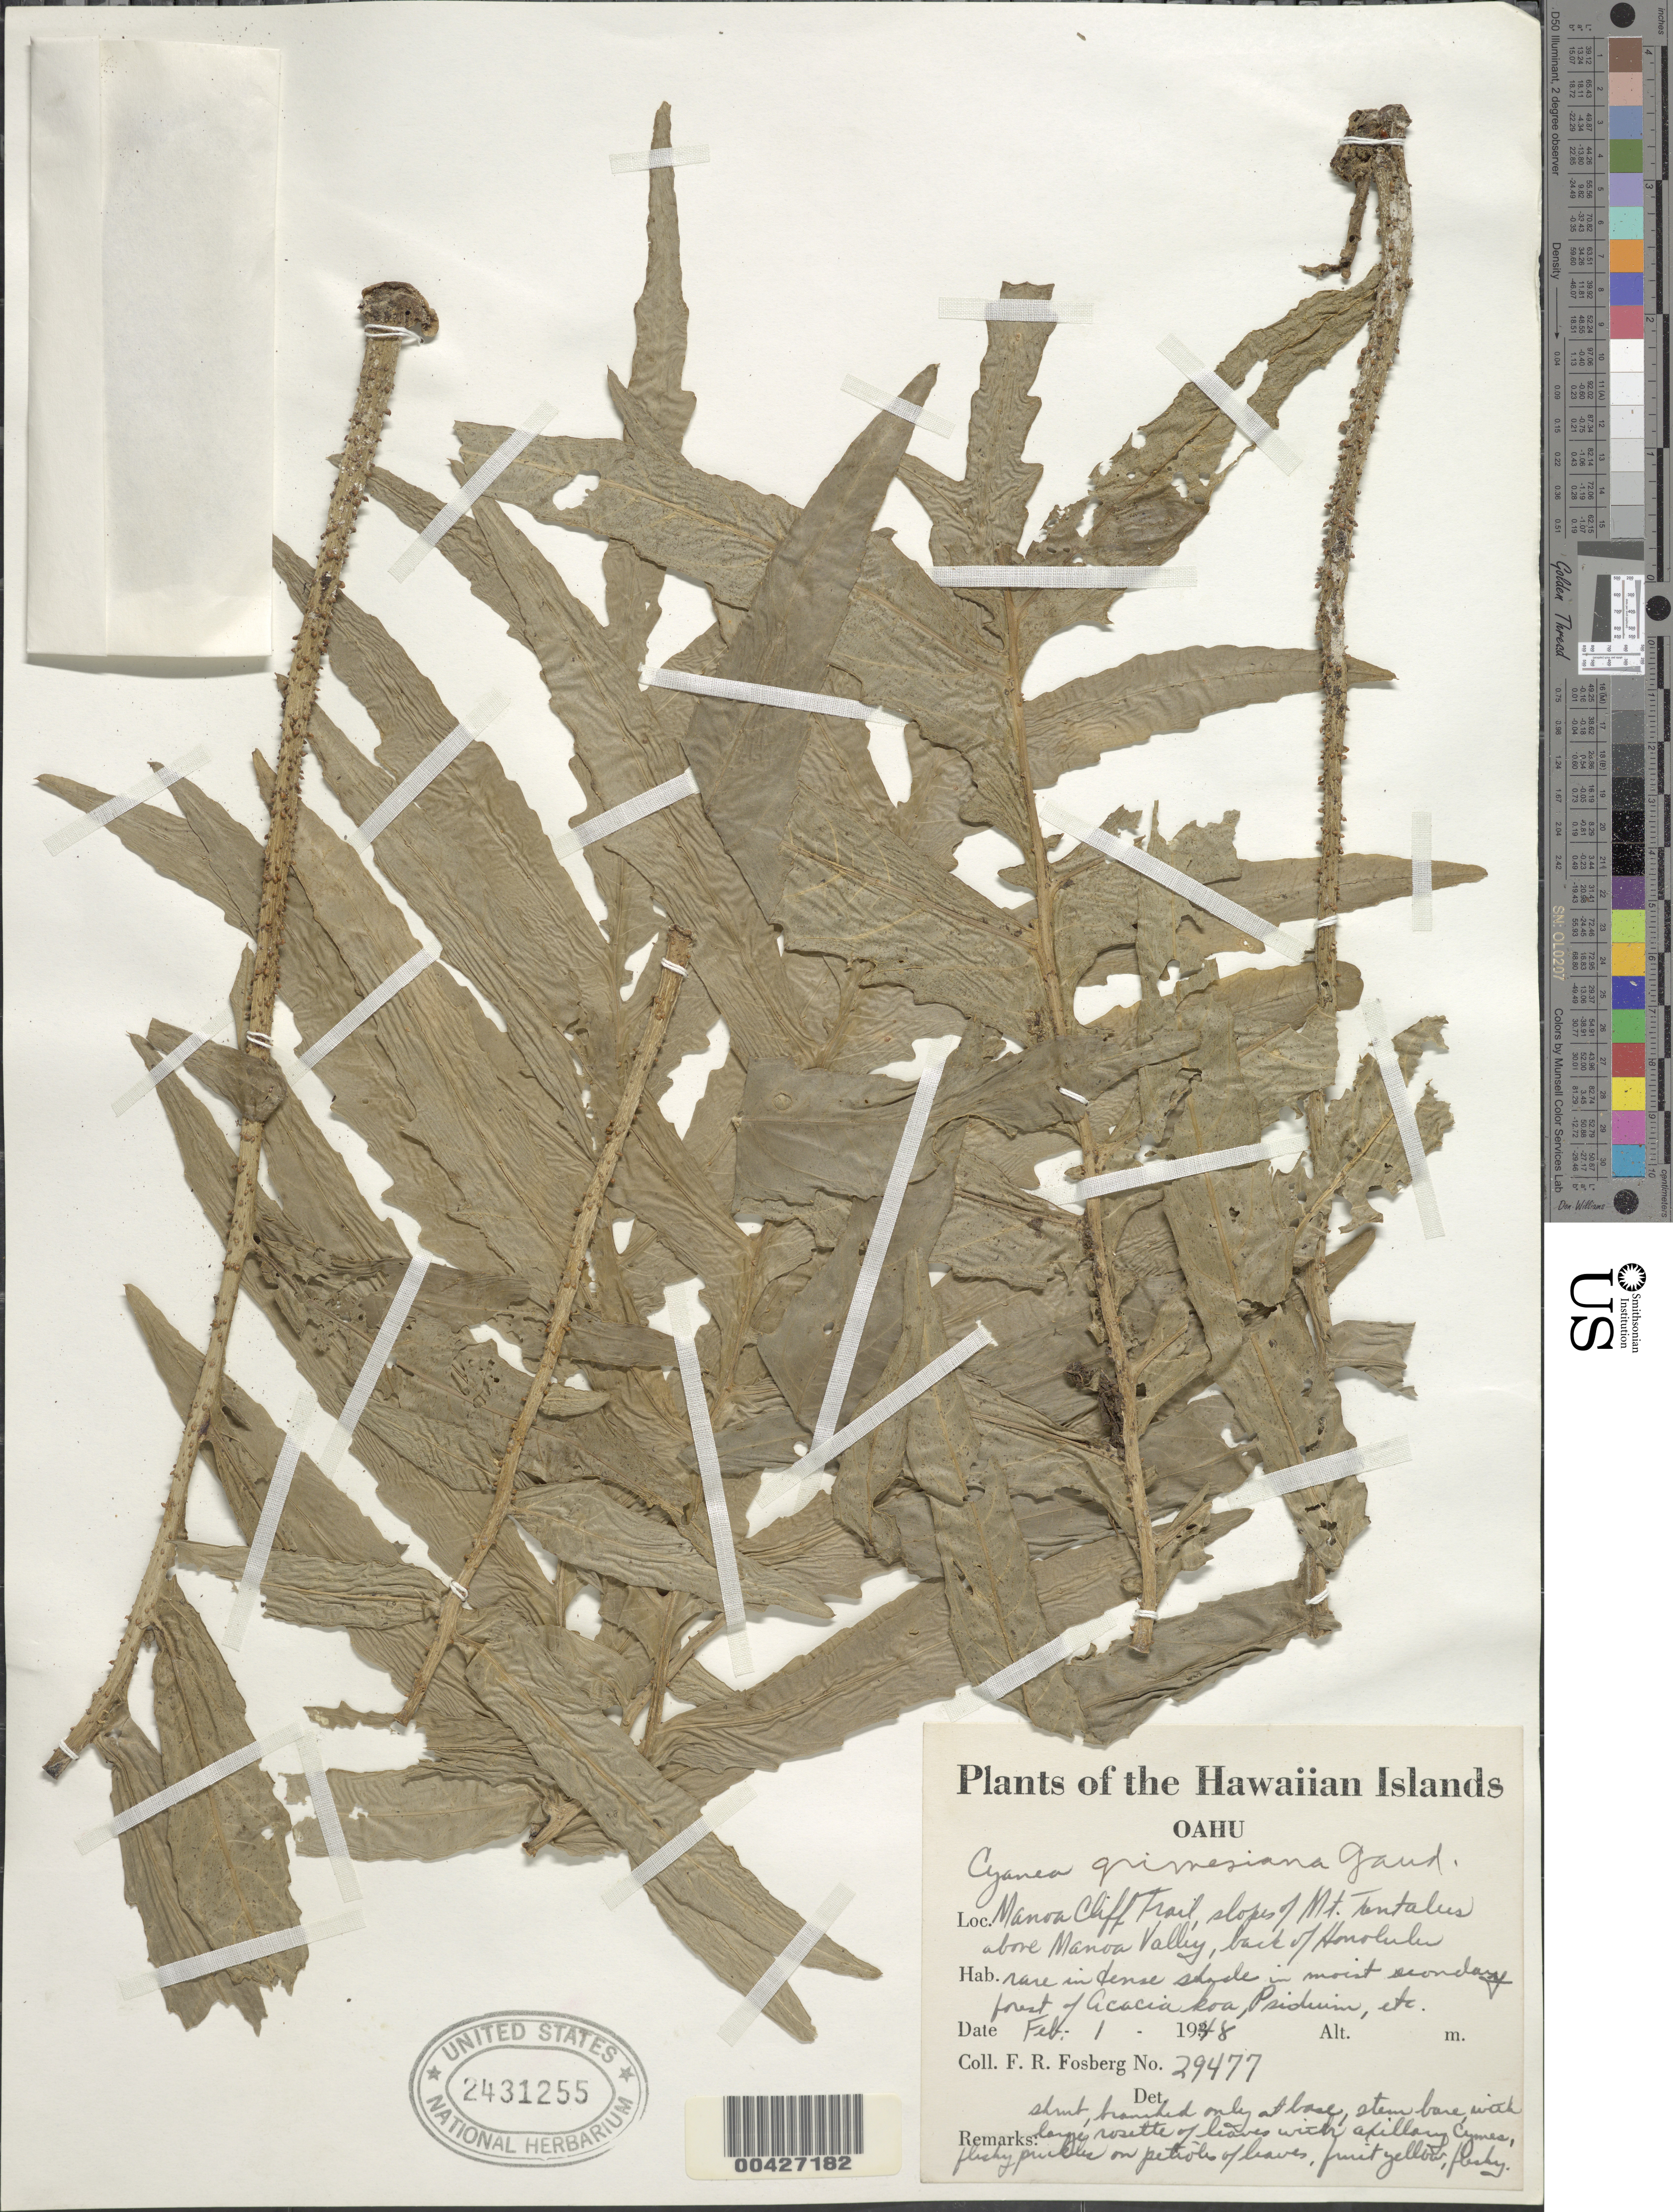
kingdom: Plantae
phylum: Tracheophyta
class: Magnoliopsida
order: Asterales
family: Campanulaceae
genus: Cyanea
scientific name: Cyanea grimesiana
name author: Gaudich.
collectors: F. R. Fosberg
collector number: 29477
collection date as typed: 1 Feb 1948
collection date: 1948-02-01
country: United States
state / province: Hawaii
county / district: Honolulu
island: Oahu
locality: Manoa Cliff Trail, slopes of Mount Tantalus, above Manoa Valley, back of Honolulu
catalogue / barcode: US 2431255